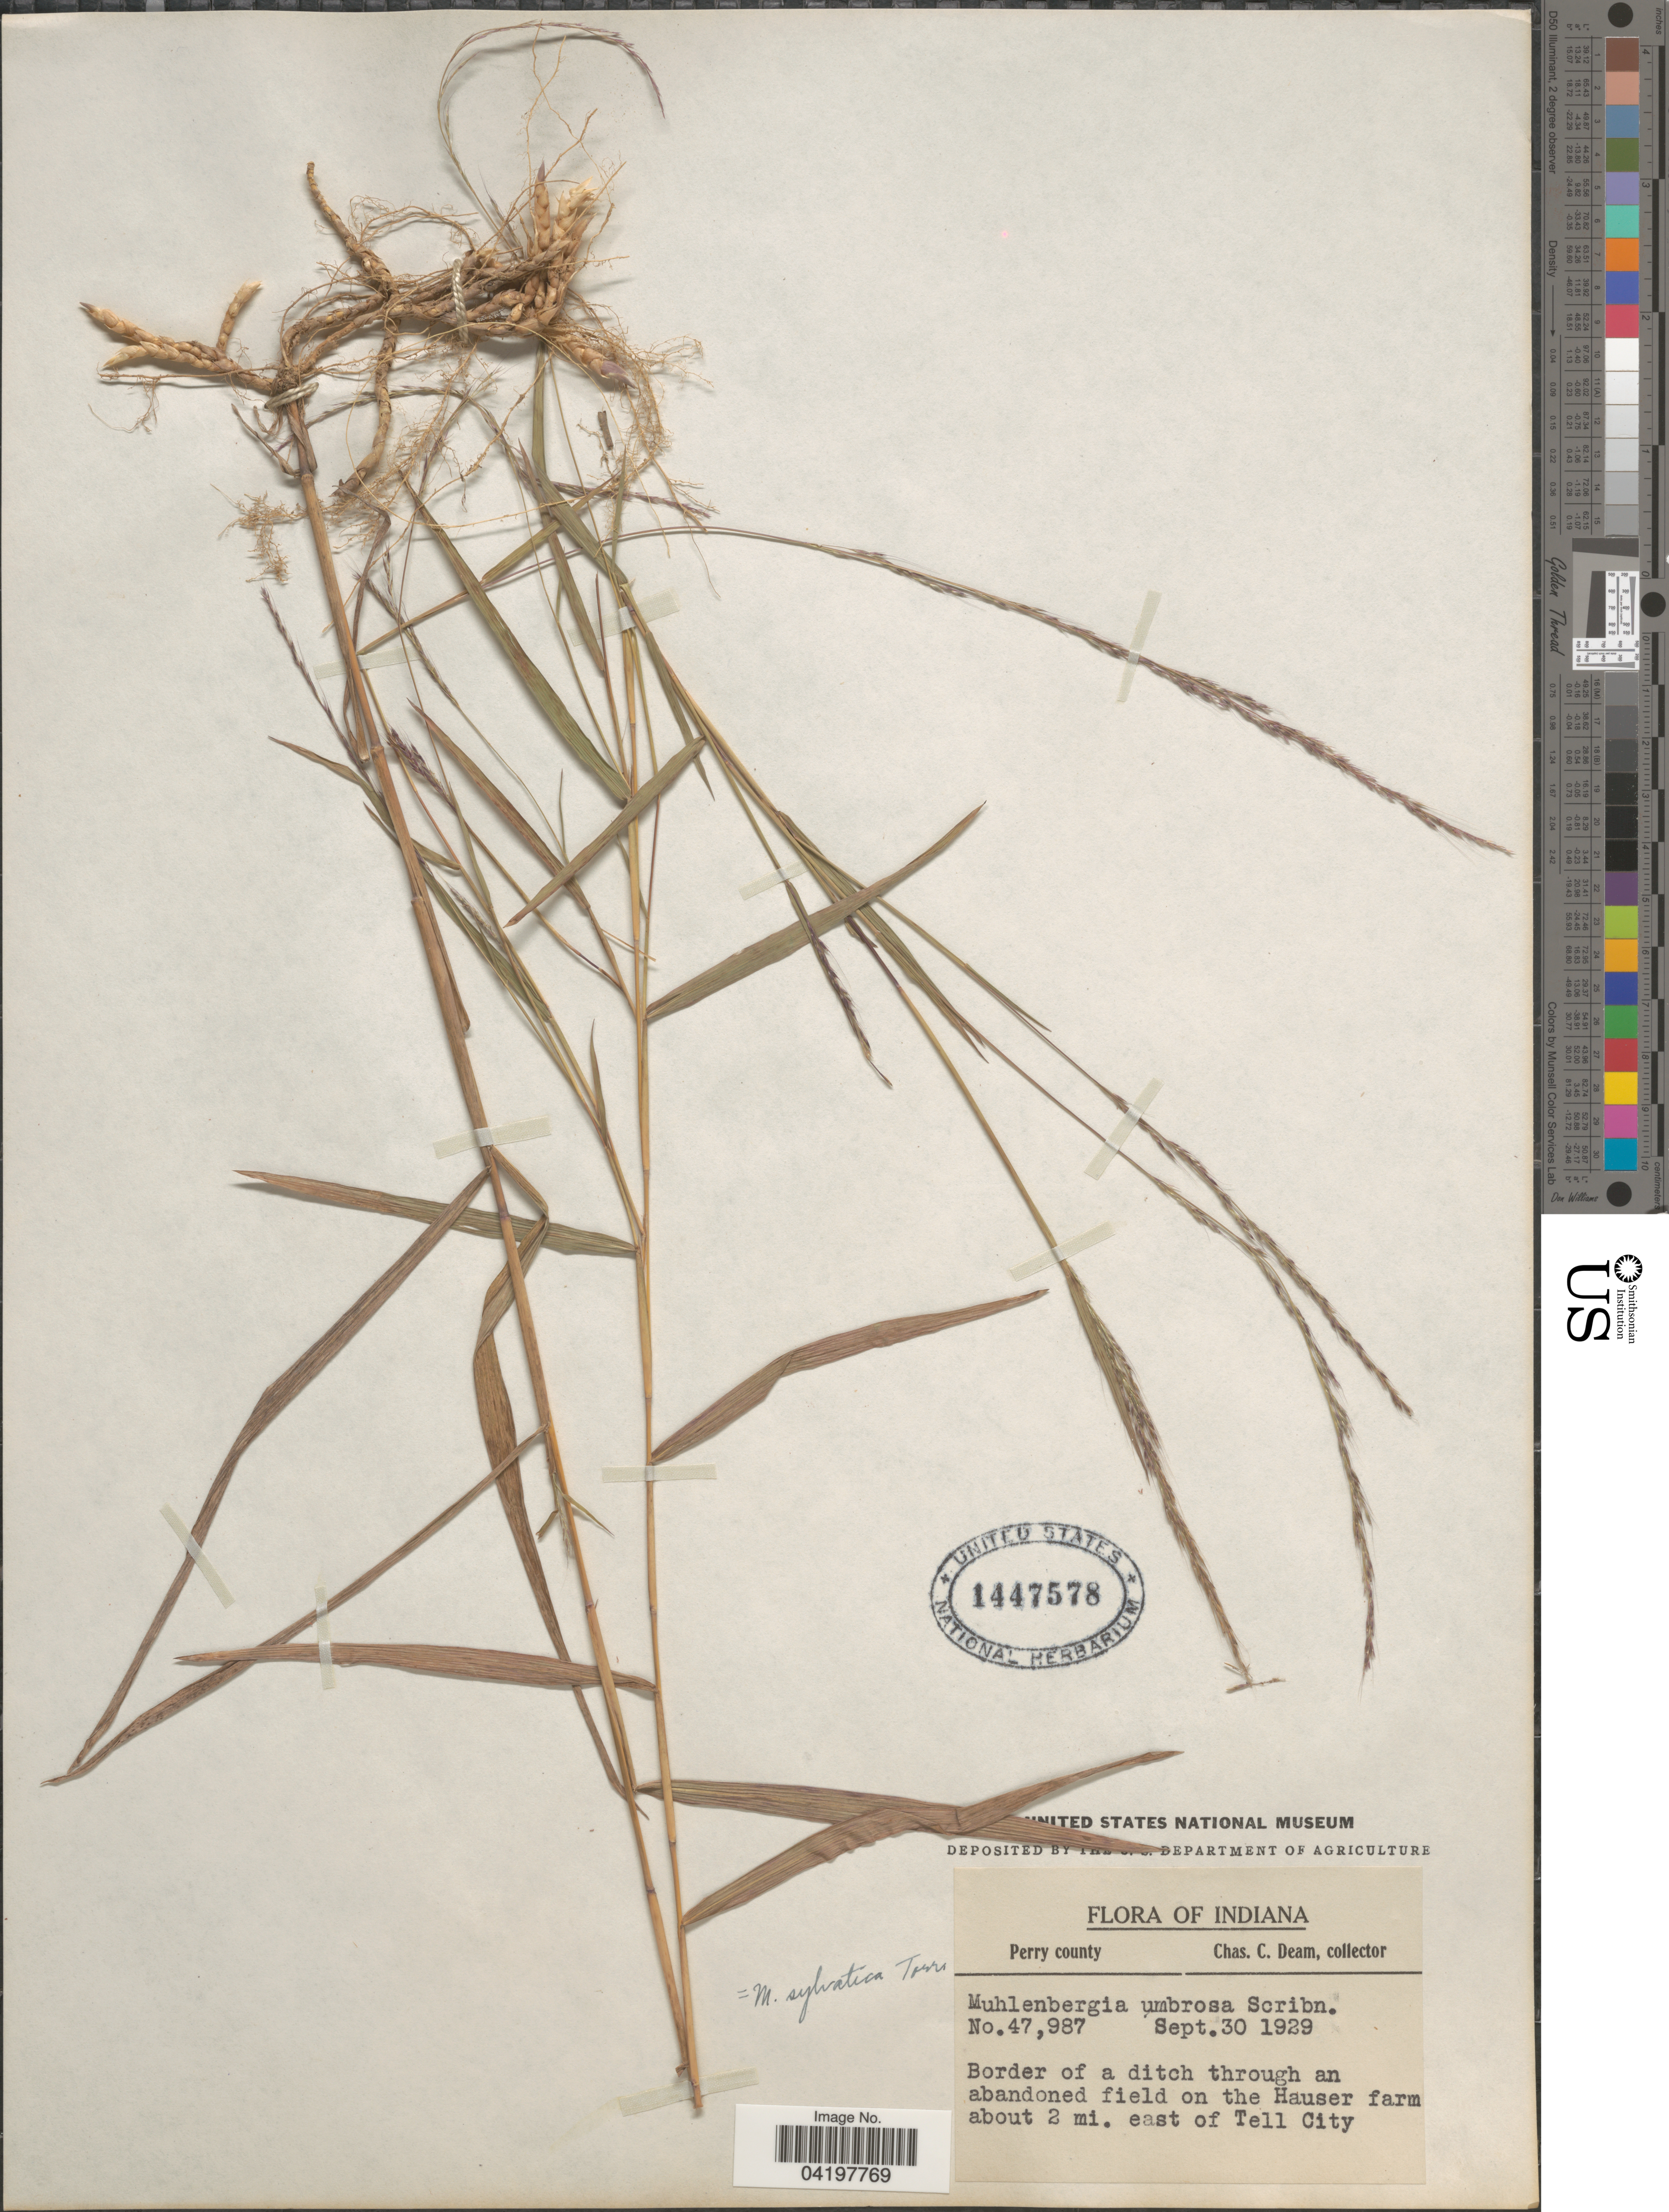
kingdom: Plantae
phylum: Tracheophyta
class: Liliopsida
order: Poales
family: Poaceae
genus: Muhlenbergia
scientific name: Muhlenbergia sylvatica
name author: (Torr.) Torr. ex A. Gray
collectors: C. C. Deam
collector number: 47987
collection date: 1929-09-30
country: United States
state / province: Indiana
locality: Perry county. Border of a ditch through an abandoned field on the Hauser farm about 2 mi. east of Tell City.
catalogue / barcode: US 1447578